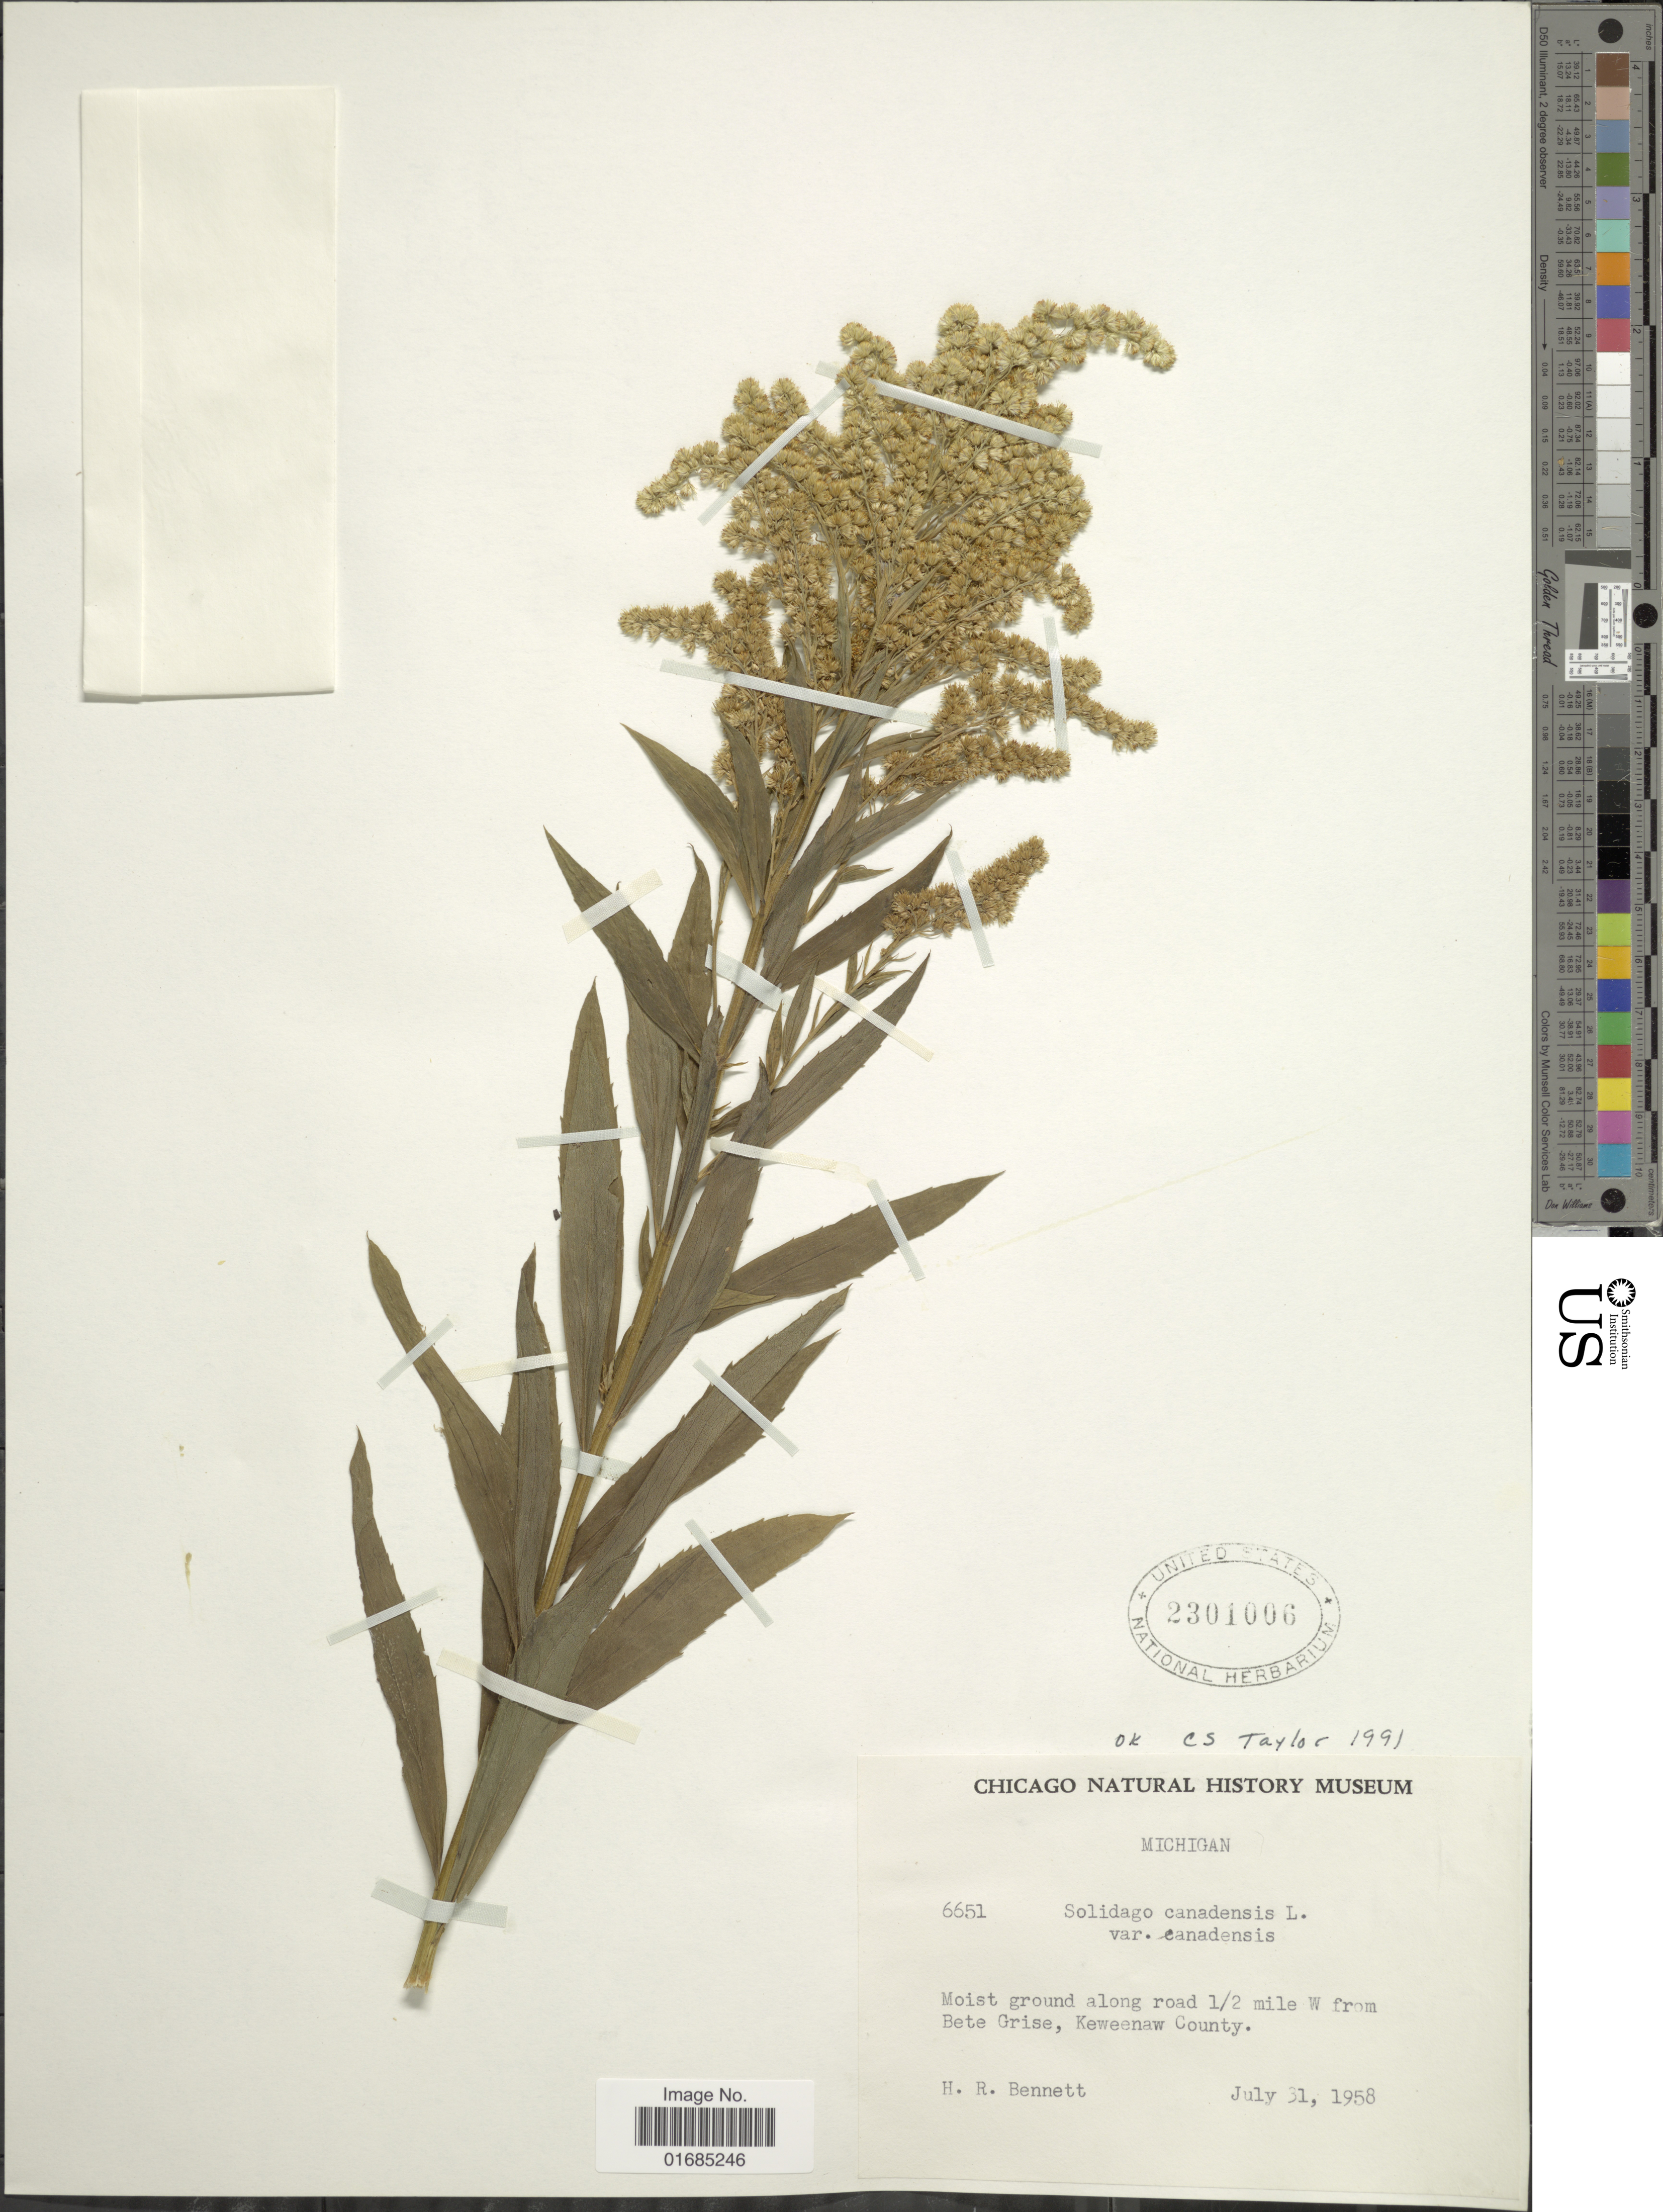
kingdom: Plantae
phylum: Tracheophyta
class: Magnoliopsida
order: Asterales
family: Asteraceae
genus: Solidago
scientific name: Solidago canadensis var. canadensis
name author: L.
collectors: H. R. Bennett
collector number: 6651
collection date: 1958-07-31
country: United States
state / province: Michigan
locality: Along road ½ mile W from Bete Grise. Keweenaw County.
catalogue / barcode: US 2301006